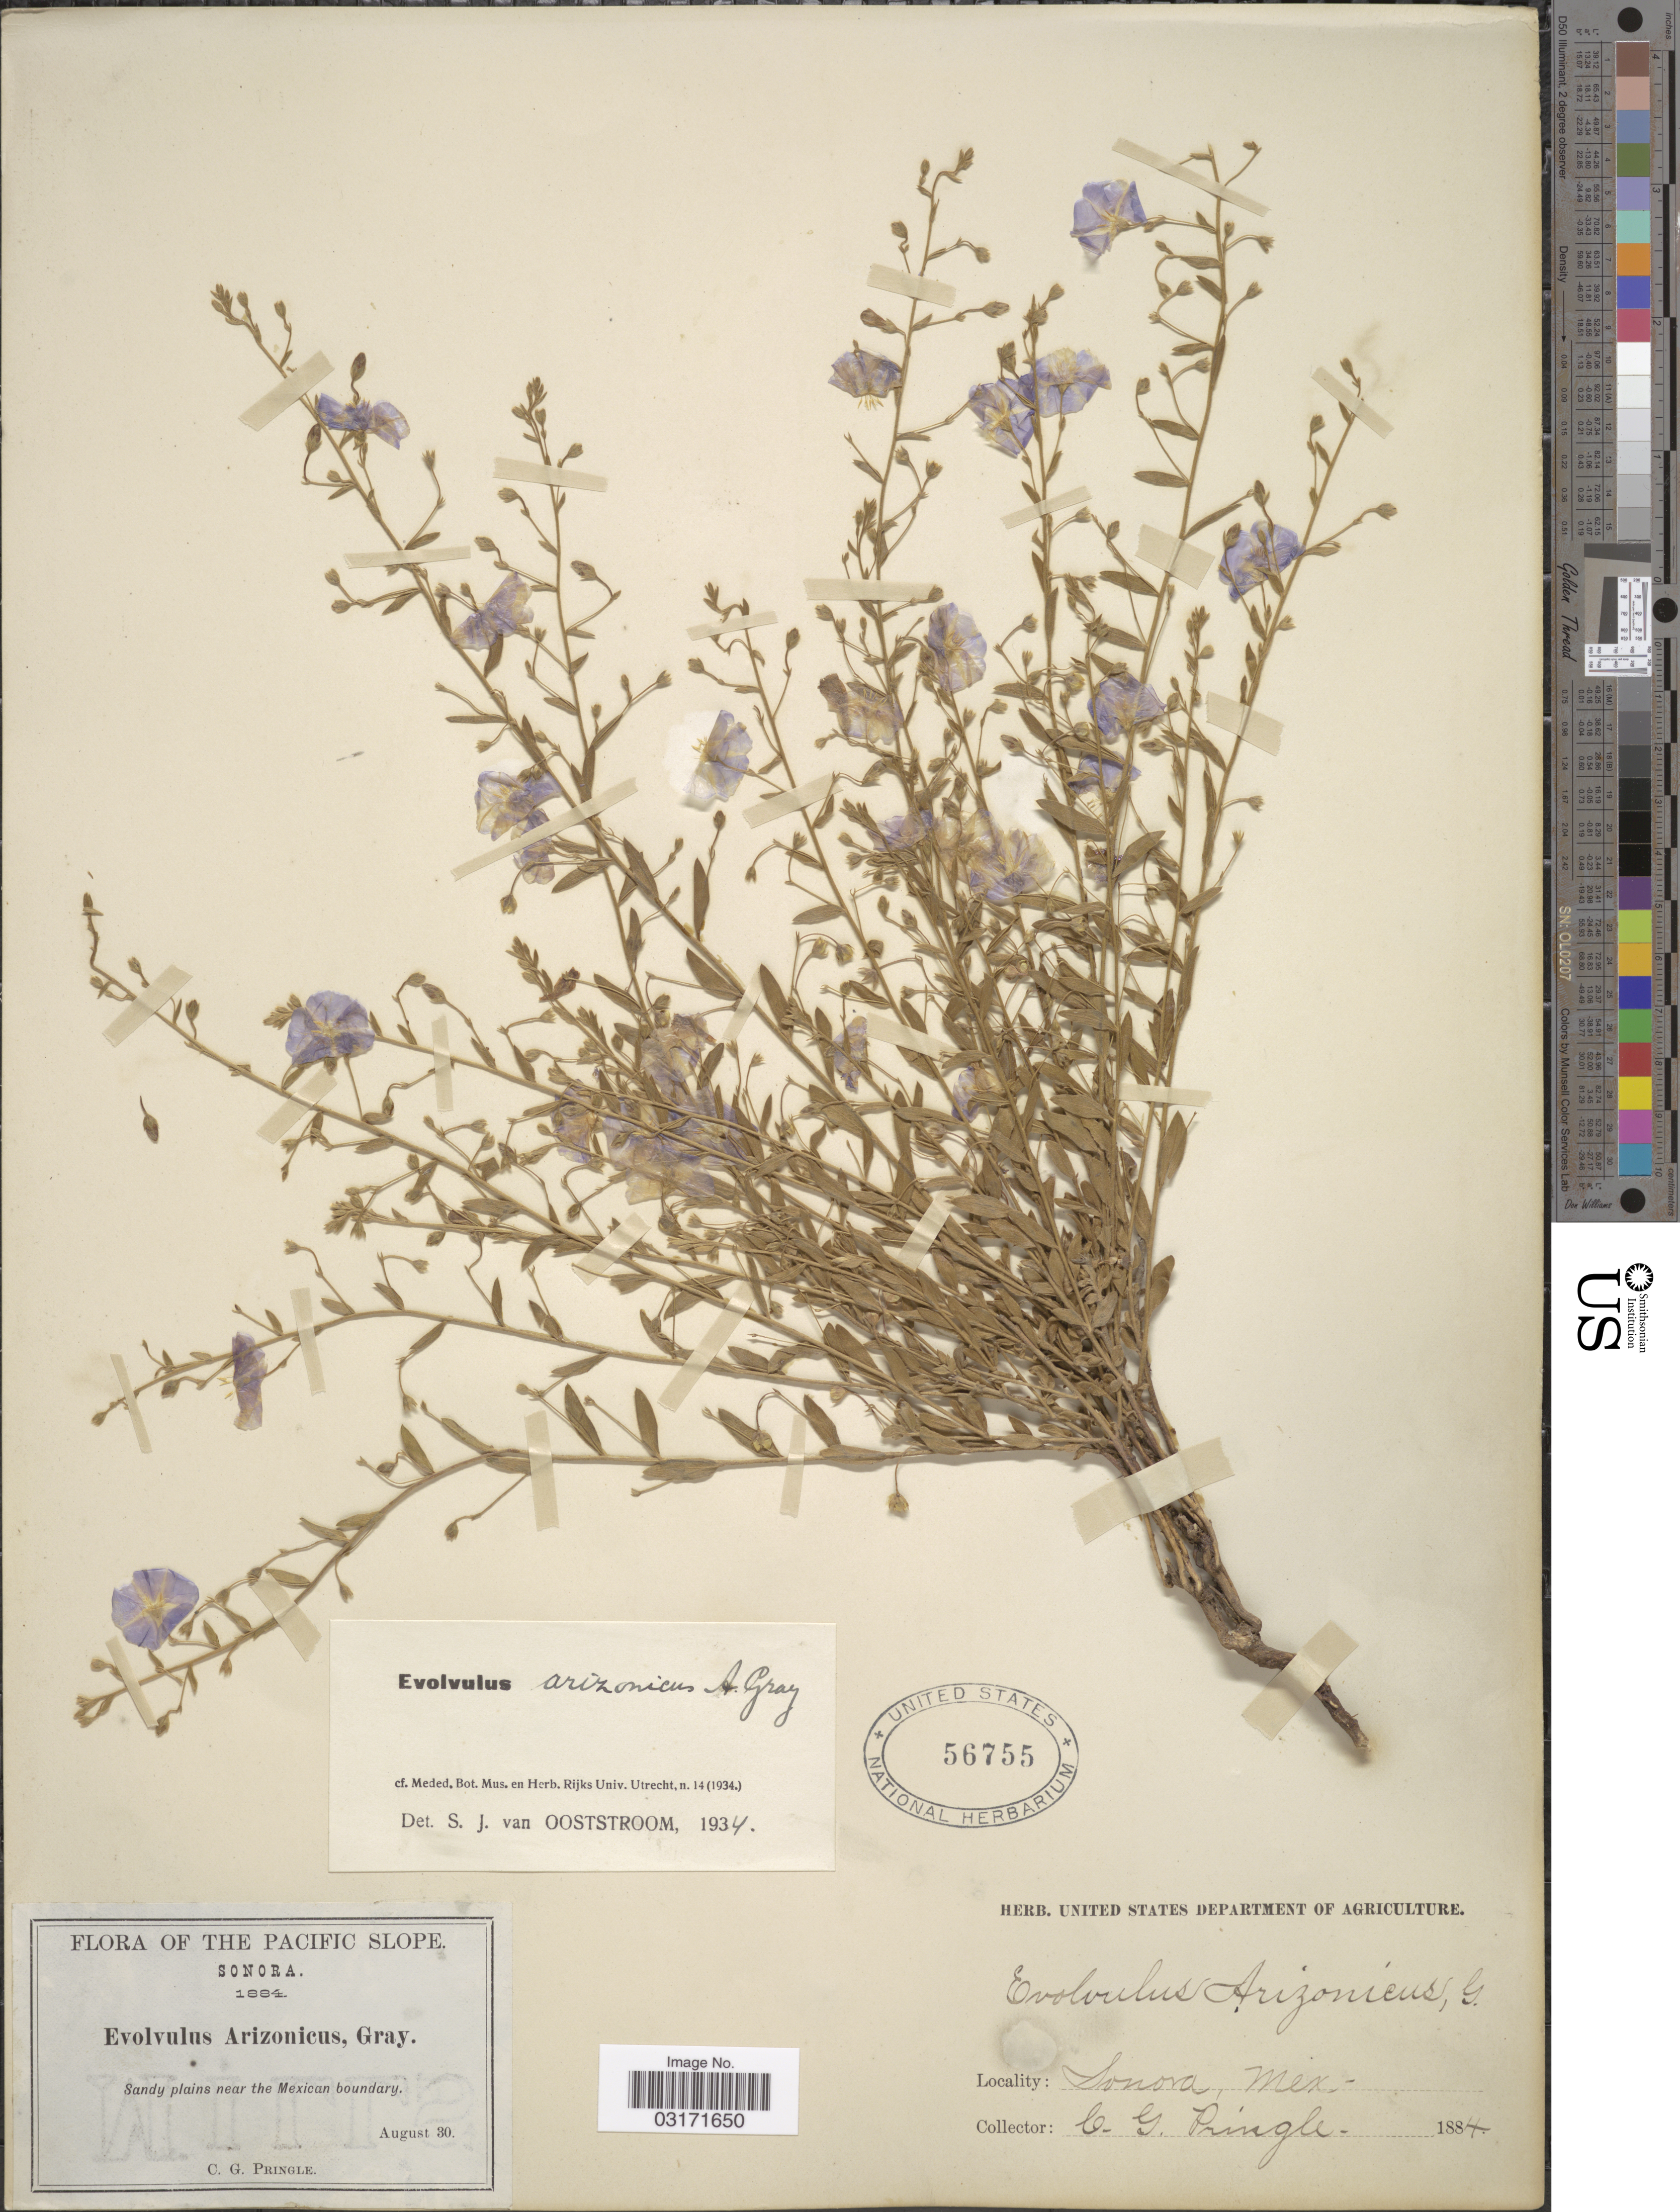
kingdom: Plantae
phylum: Tracheophyta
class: Magnoliopsida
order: Solanales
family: Convolvulaceae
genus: Evolvulus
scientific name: Evolvulus arizonicus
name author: A. Gray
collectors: C. G. Pringle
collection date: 1884-08-30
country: Mexico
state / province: Sonora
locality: The Pacific Slope, Sandy plains near the Mexican boundary.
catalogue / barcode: US 56755